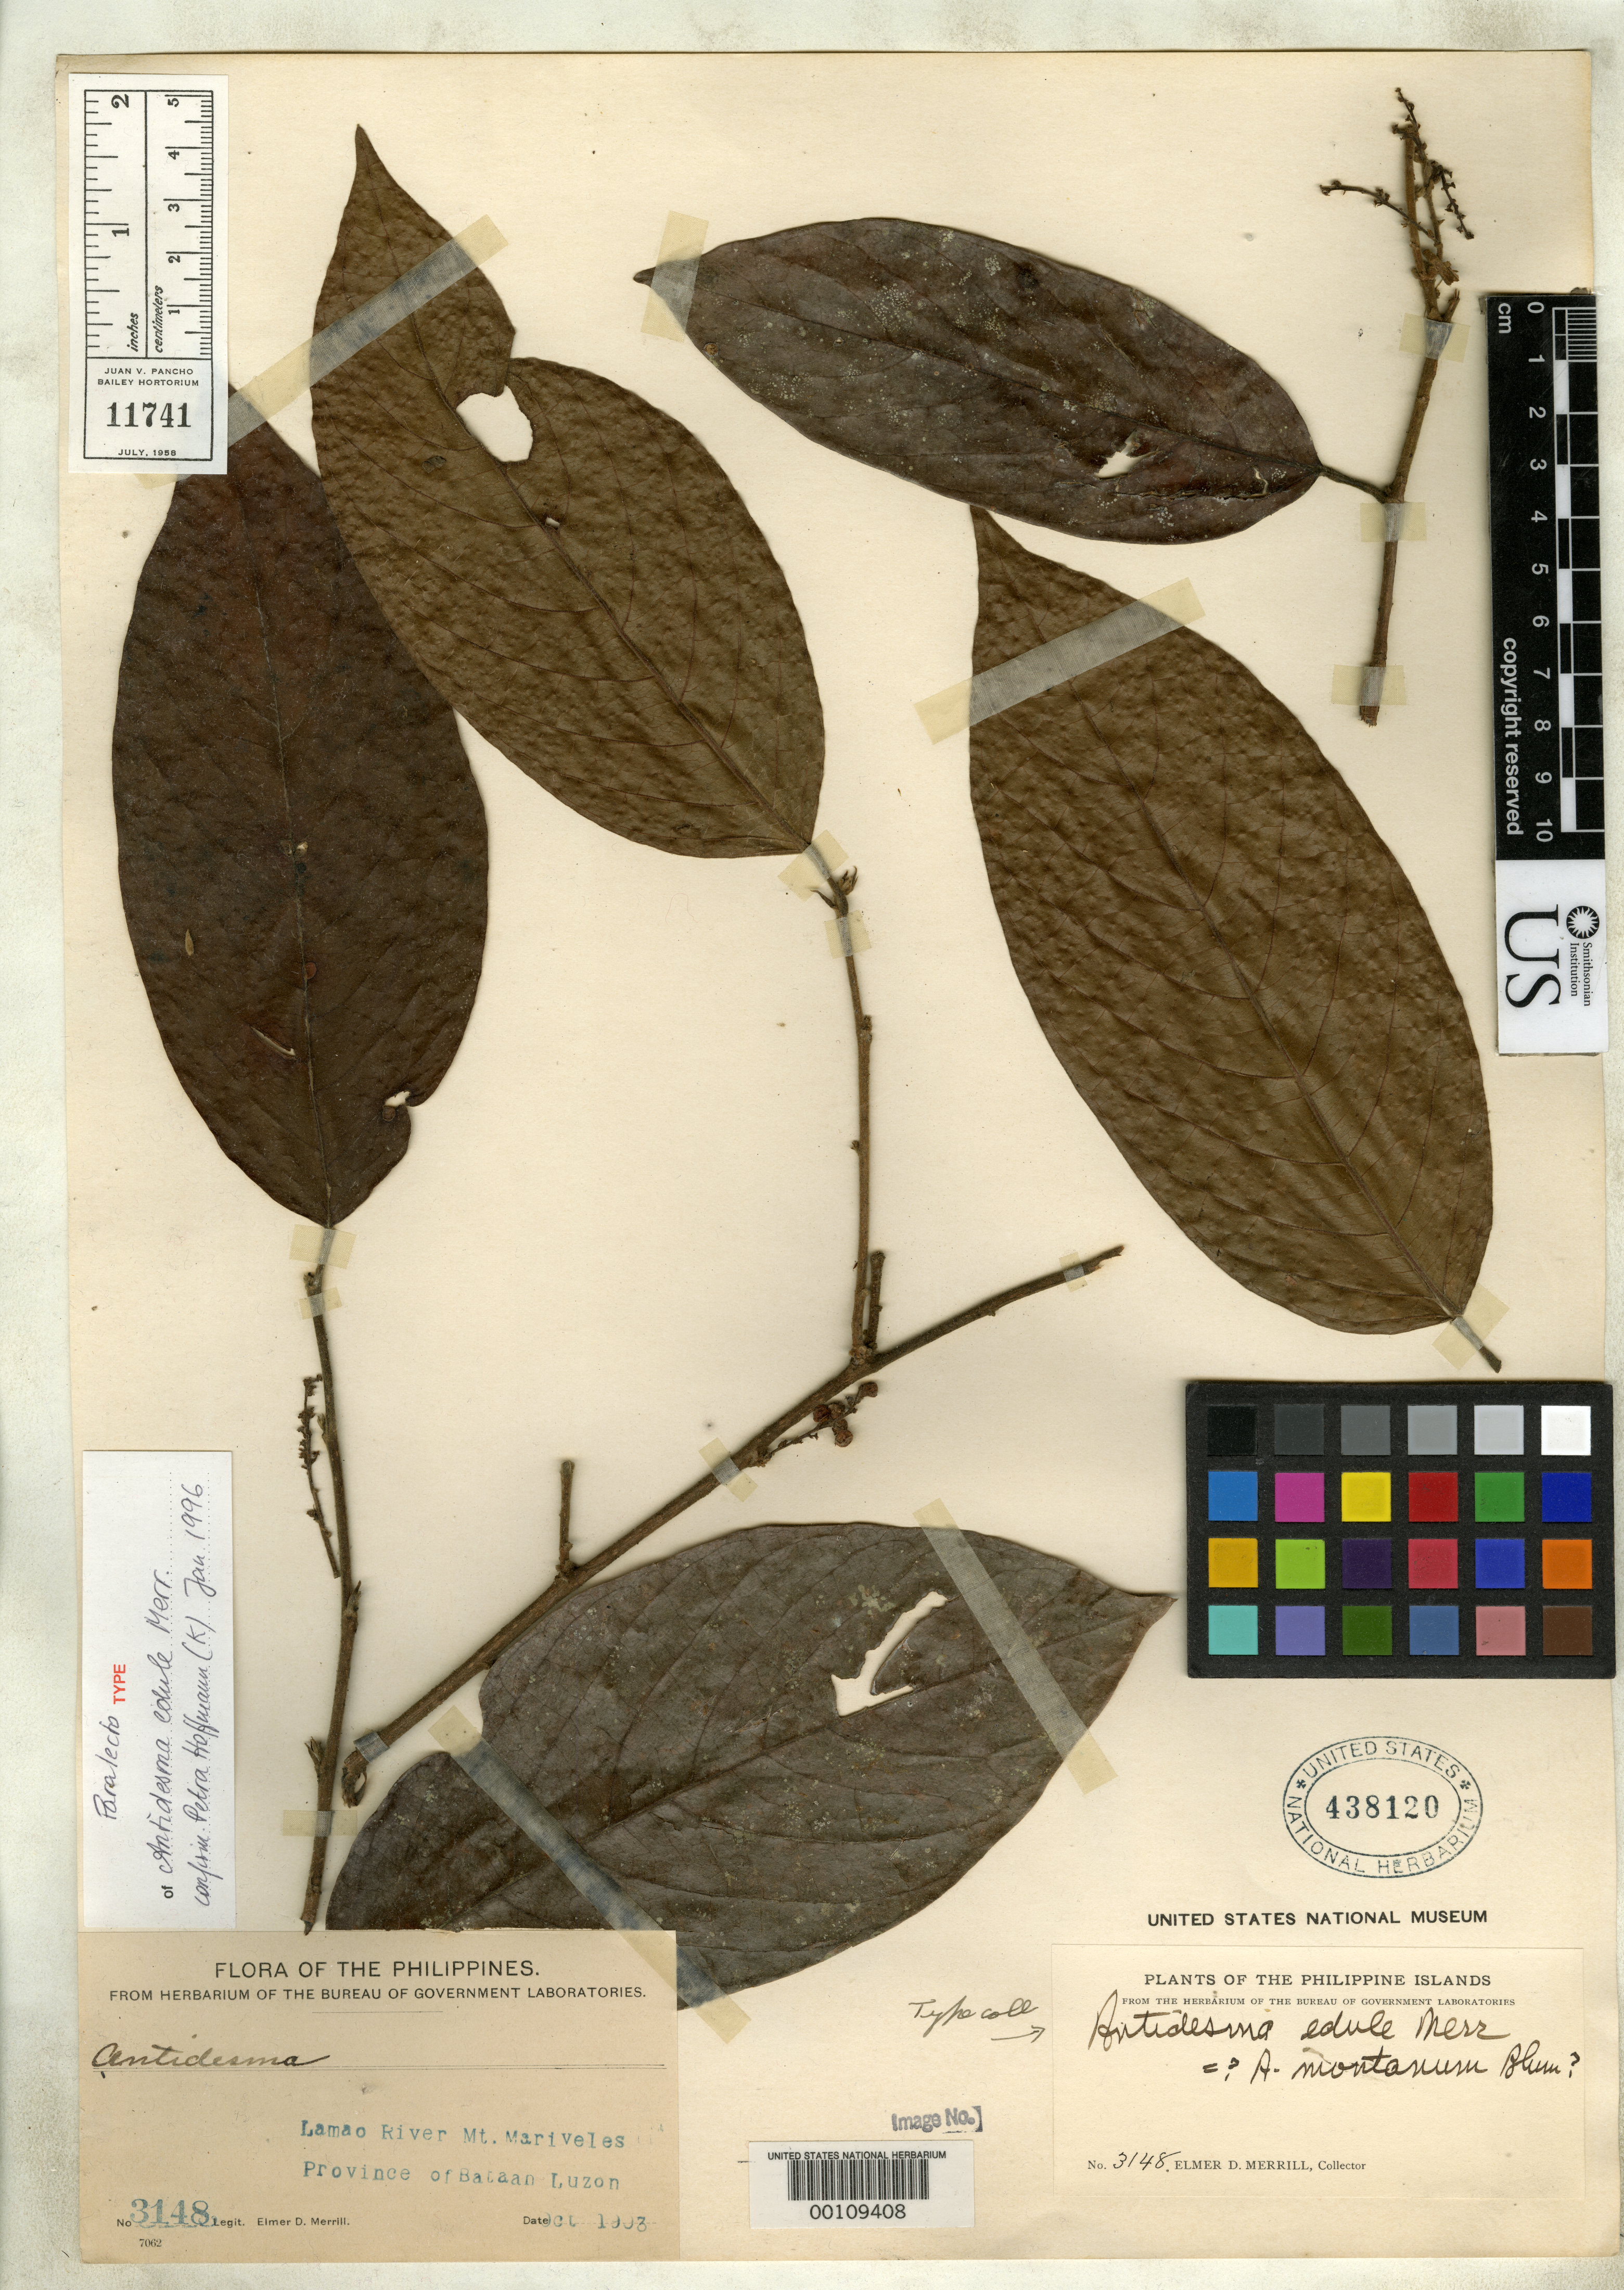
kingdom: Plantae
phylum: Tracheophyta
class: Magnoliopsida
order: Malpighiales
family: Phyllanthaceae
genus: Antidesma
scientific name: Antidesma edule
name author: Merr.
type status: Isosyntype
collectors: E. D. Merrill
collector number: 3148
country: Philippines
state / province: Central Luzon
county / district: Bataan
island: Luzon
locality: Lamao River.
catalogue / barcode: US 438120